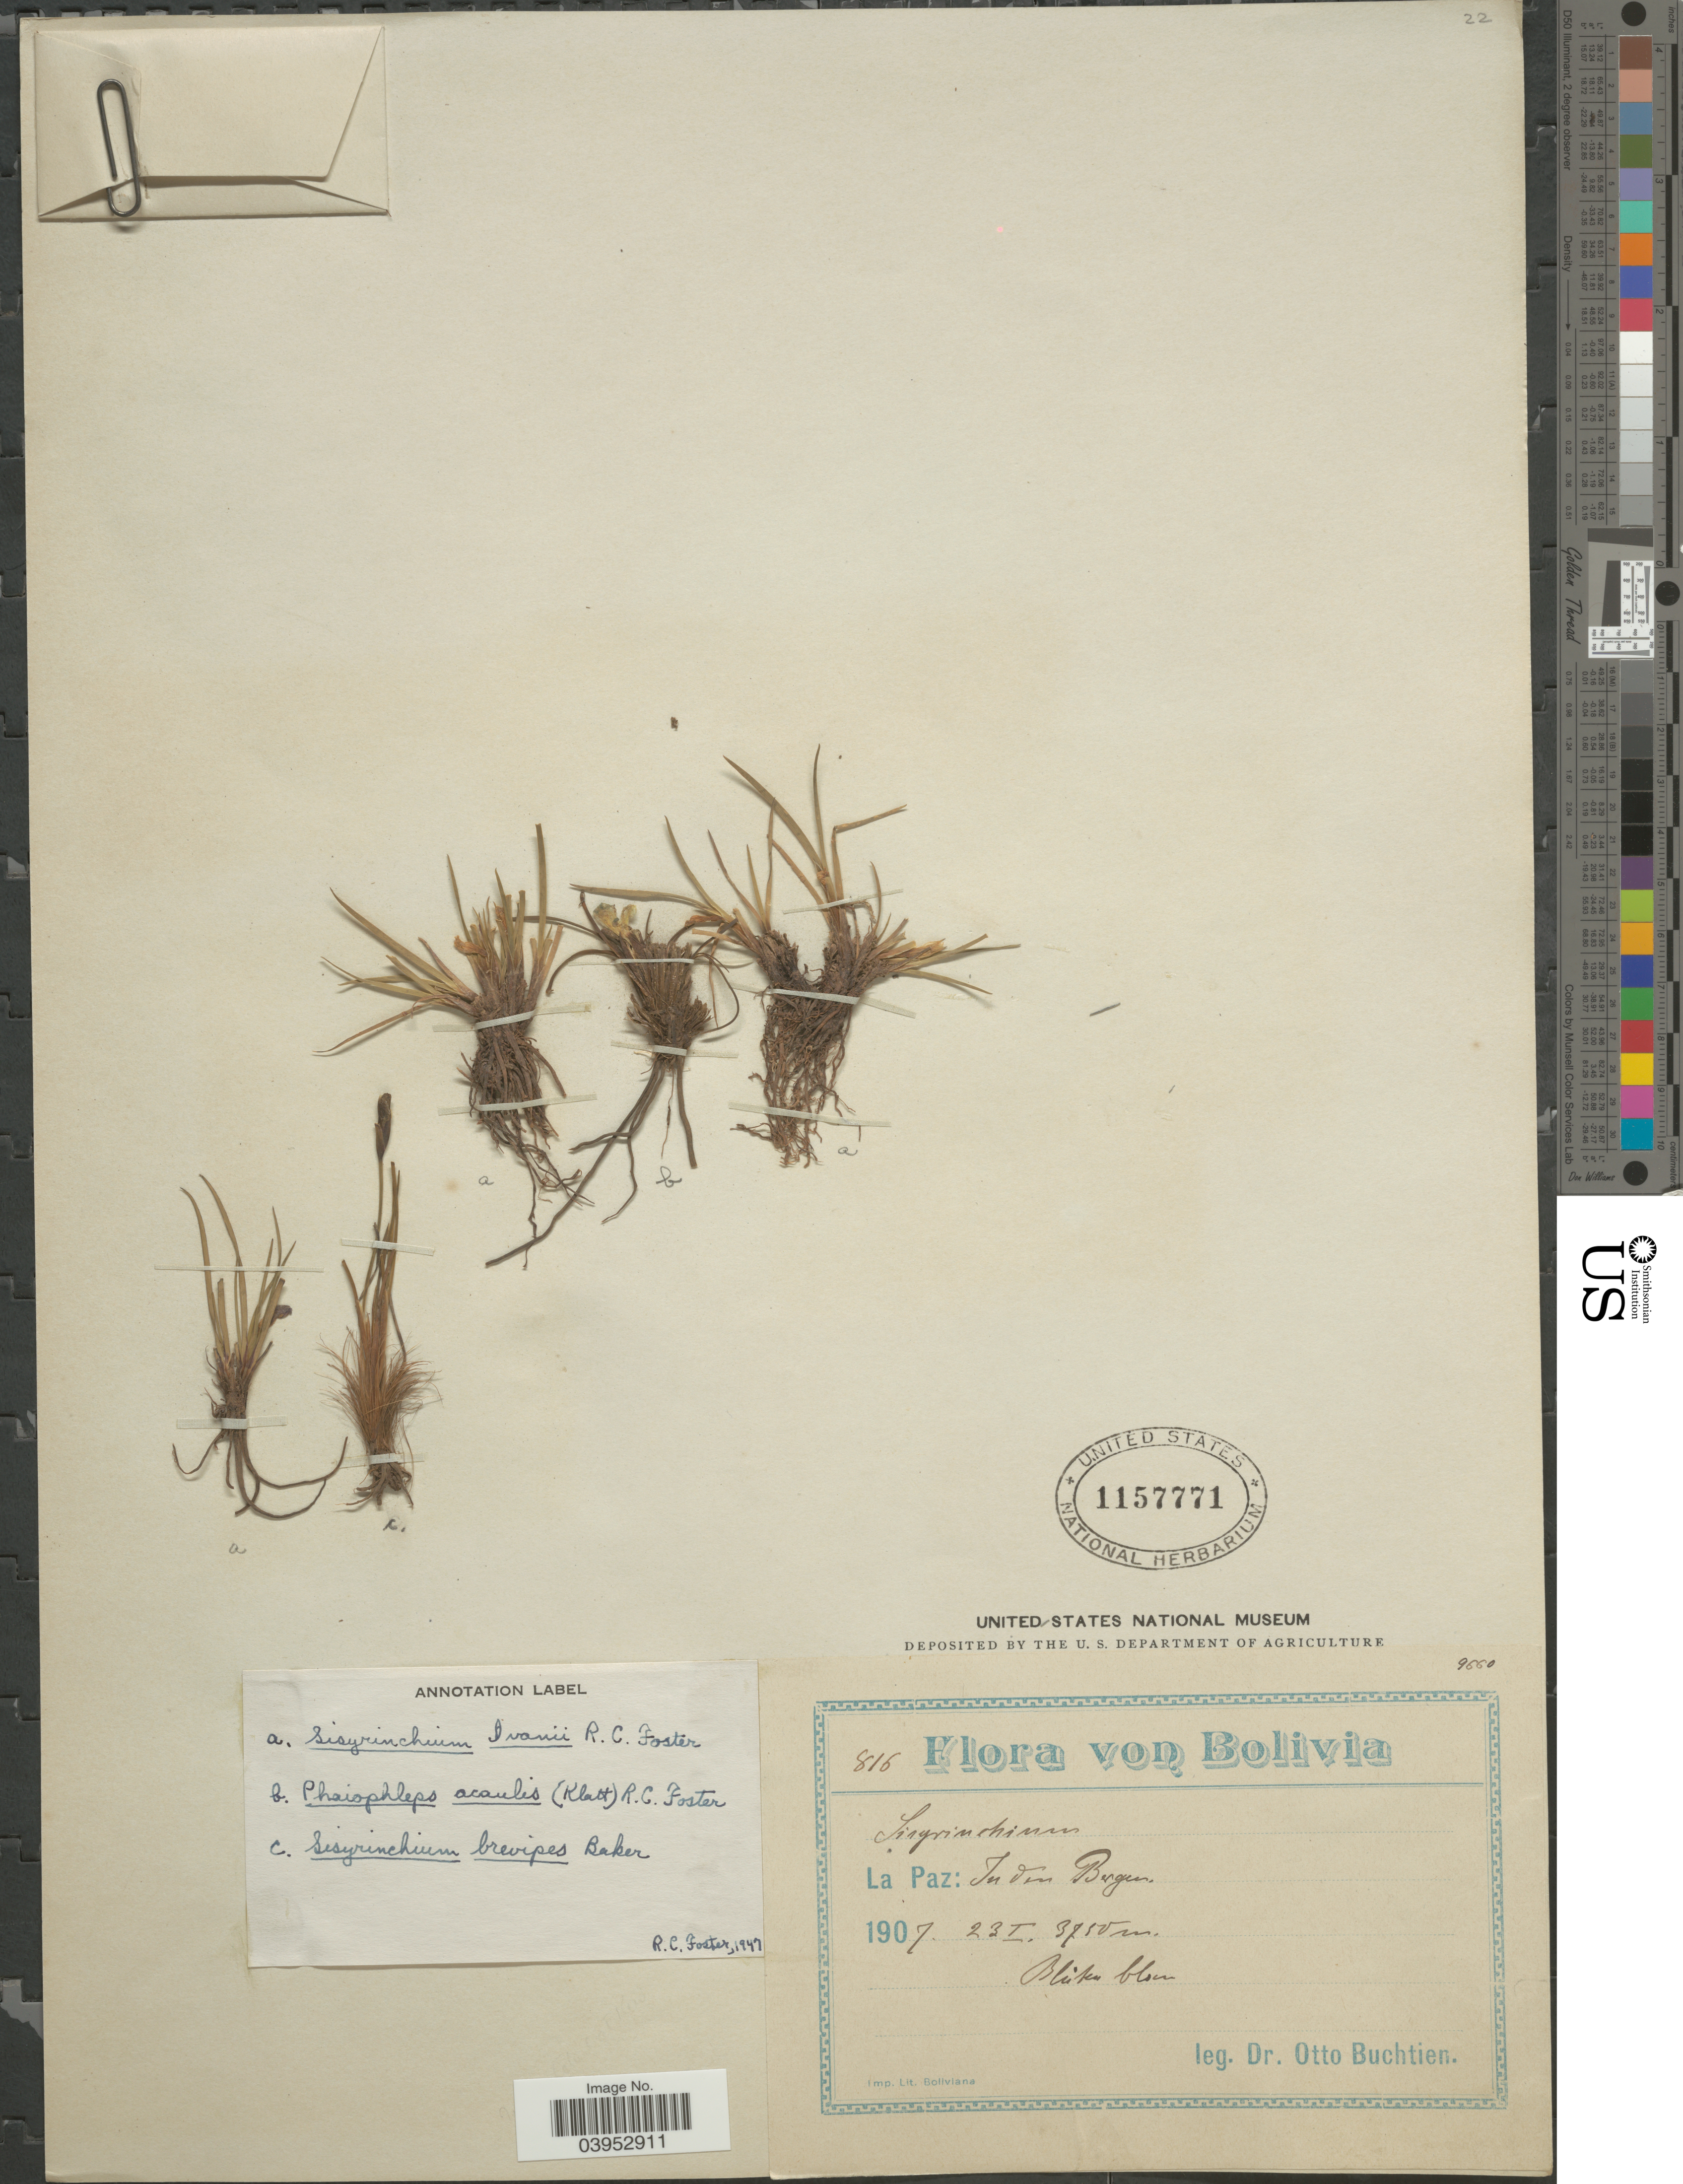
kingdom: Plantae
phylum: Tracheophyta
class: Liliopsida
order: Asparagales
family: Iridaceae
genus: Olsynium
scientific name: Olsynium acuale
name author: (Klatt) Goldblatt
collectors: O. Buchtien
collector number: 816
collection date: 1907-01-23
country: Bolivia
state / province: La Paz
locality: In der Bergen.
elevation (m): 3750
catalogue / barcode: US 1157771